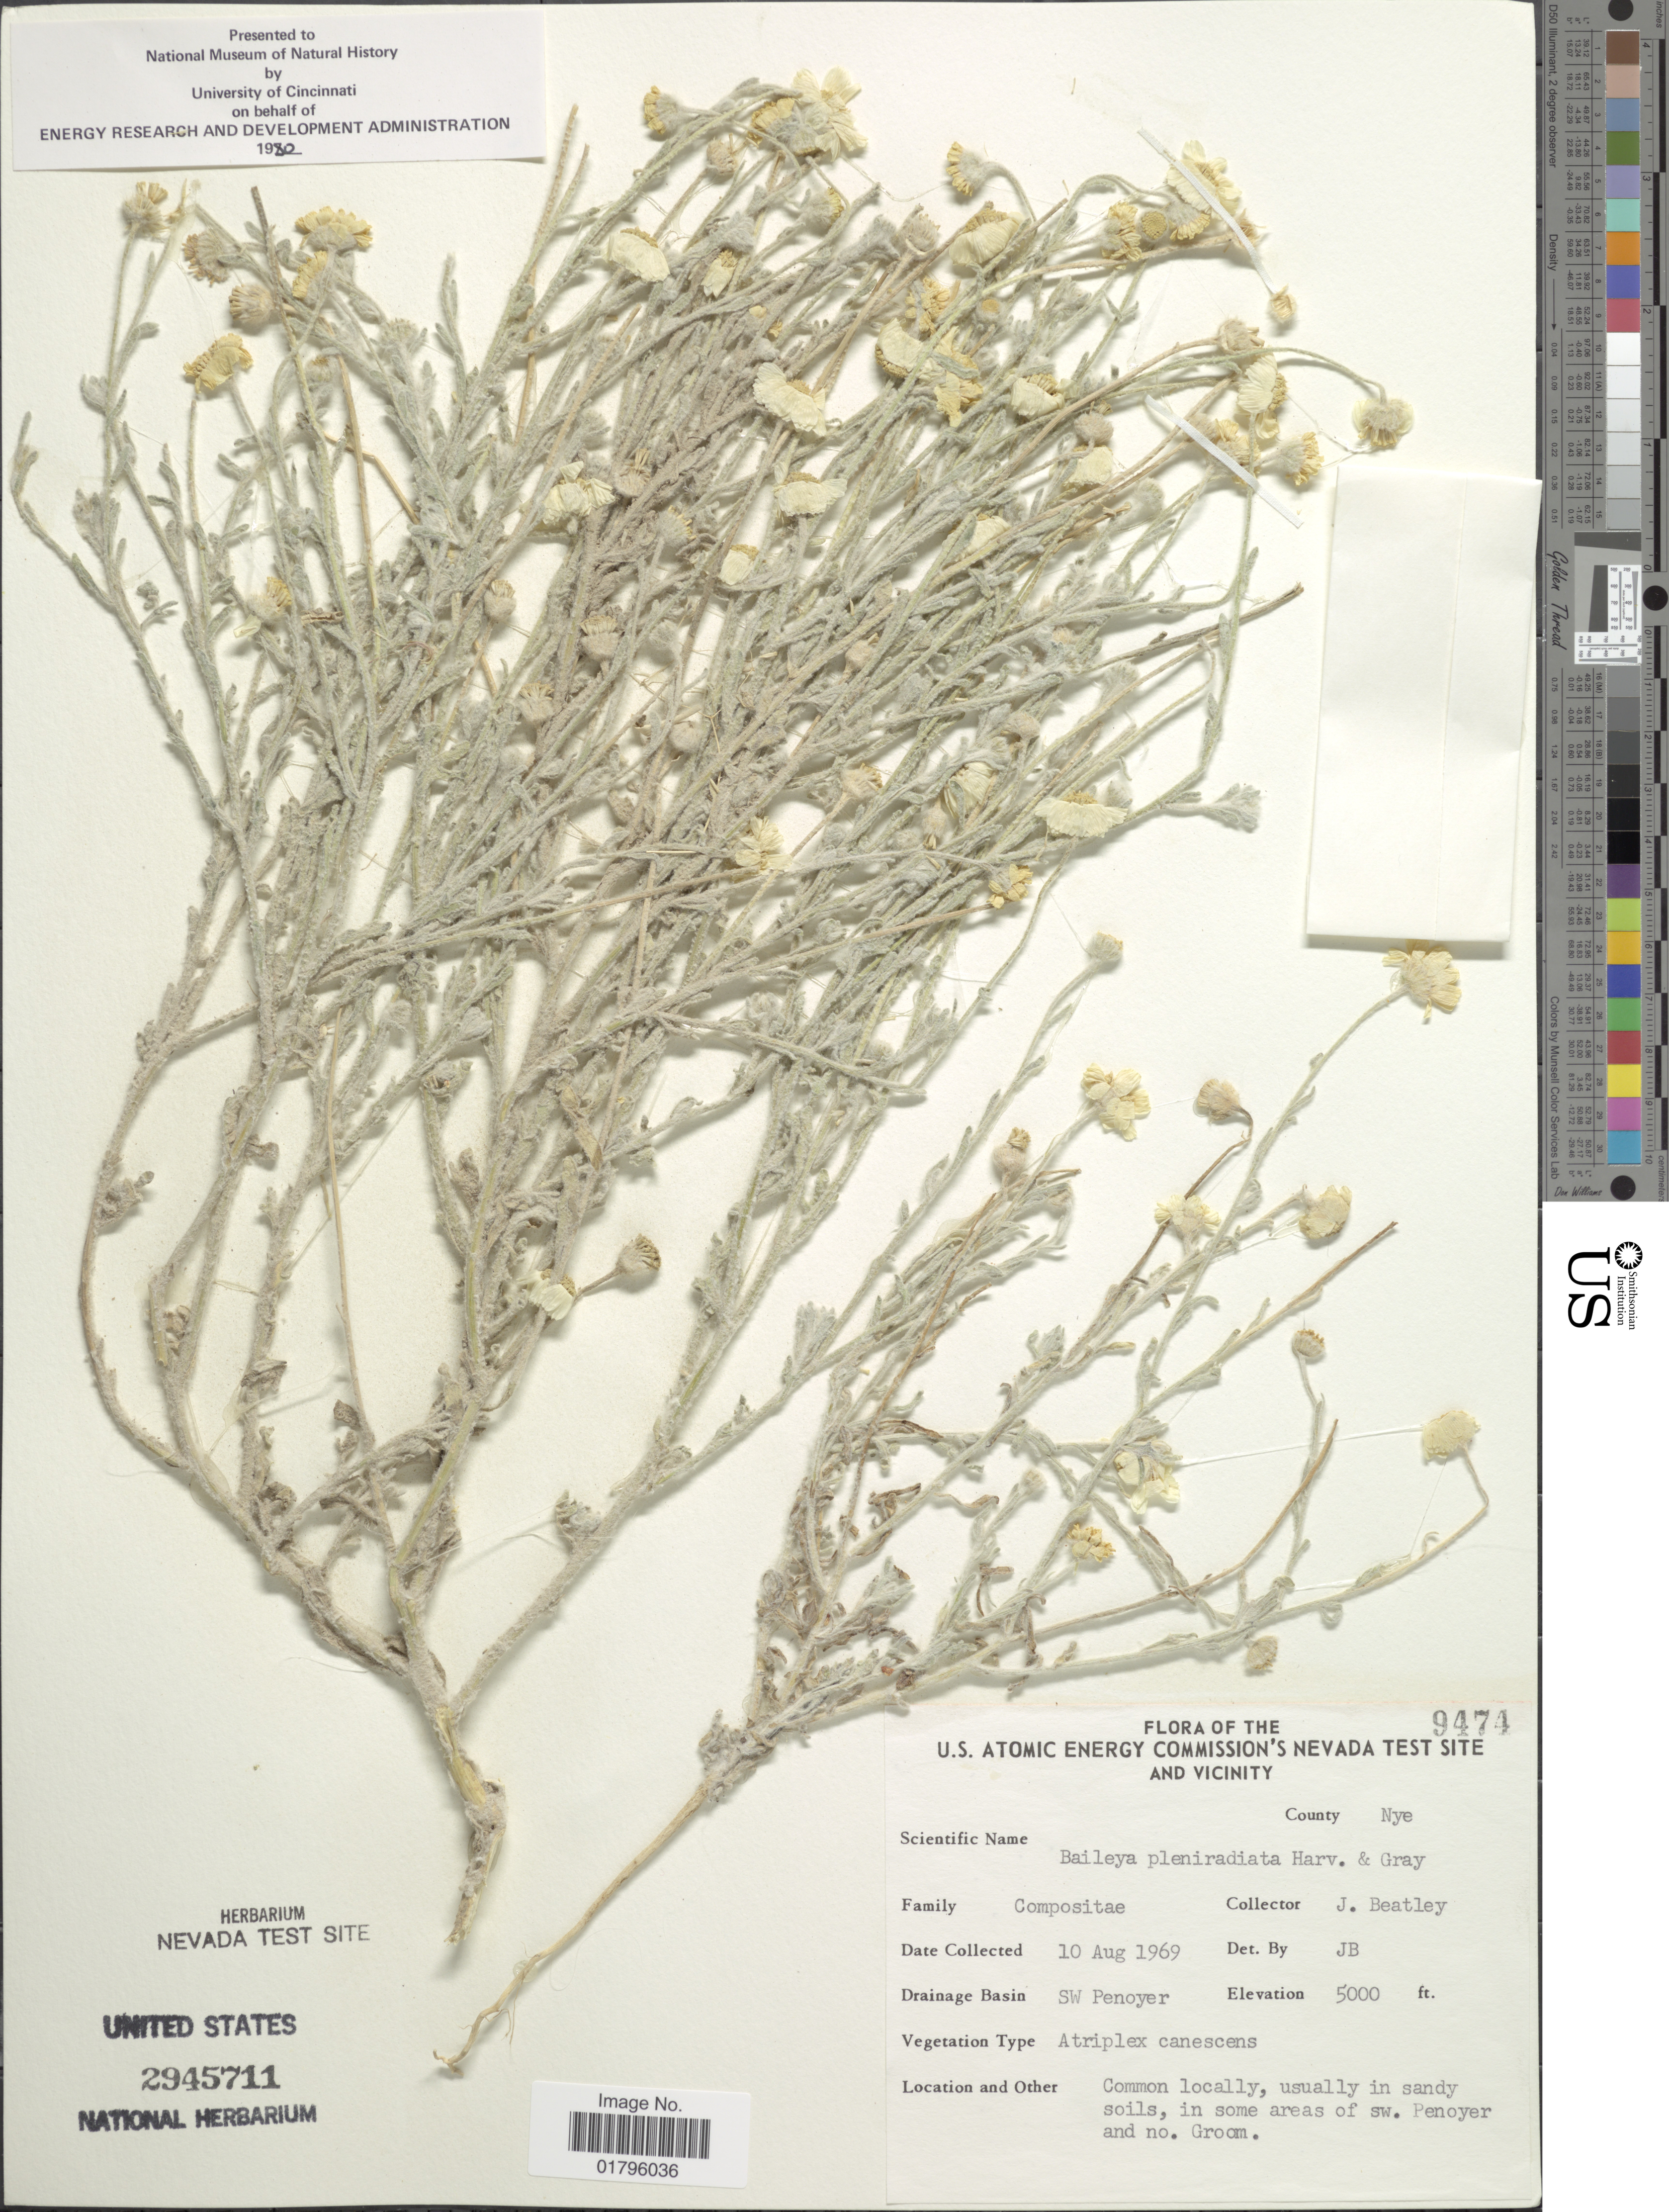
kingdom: Plantae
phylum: Tracheophyta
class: Magnoliopsida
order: Asterales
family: Asteraceae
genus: Baileya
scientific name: Baileya pleniradiata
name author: Harv. & A. Gray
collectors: J. C. Beatley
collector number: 9474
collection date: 1969-08-10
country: United States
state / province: Nevada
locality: U.S. Atomic Energy Commission's Nevada Test site and Vicinity, SW Penoyer, In some areas of sw. Penoyer and no, Groom. County Nye.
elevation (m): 1524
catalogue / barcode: US 2945711